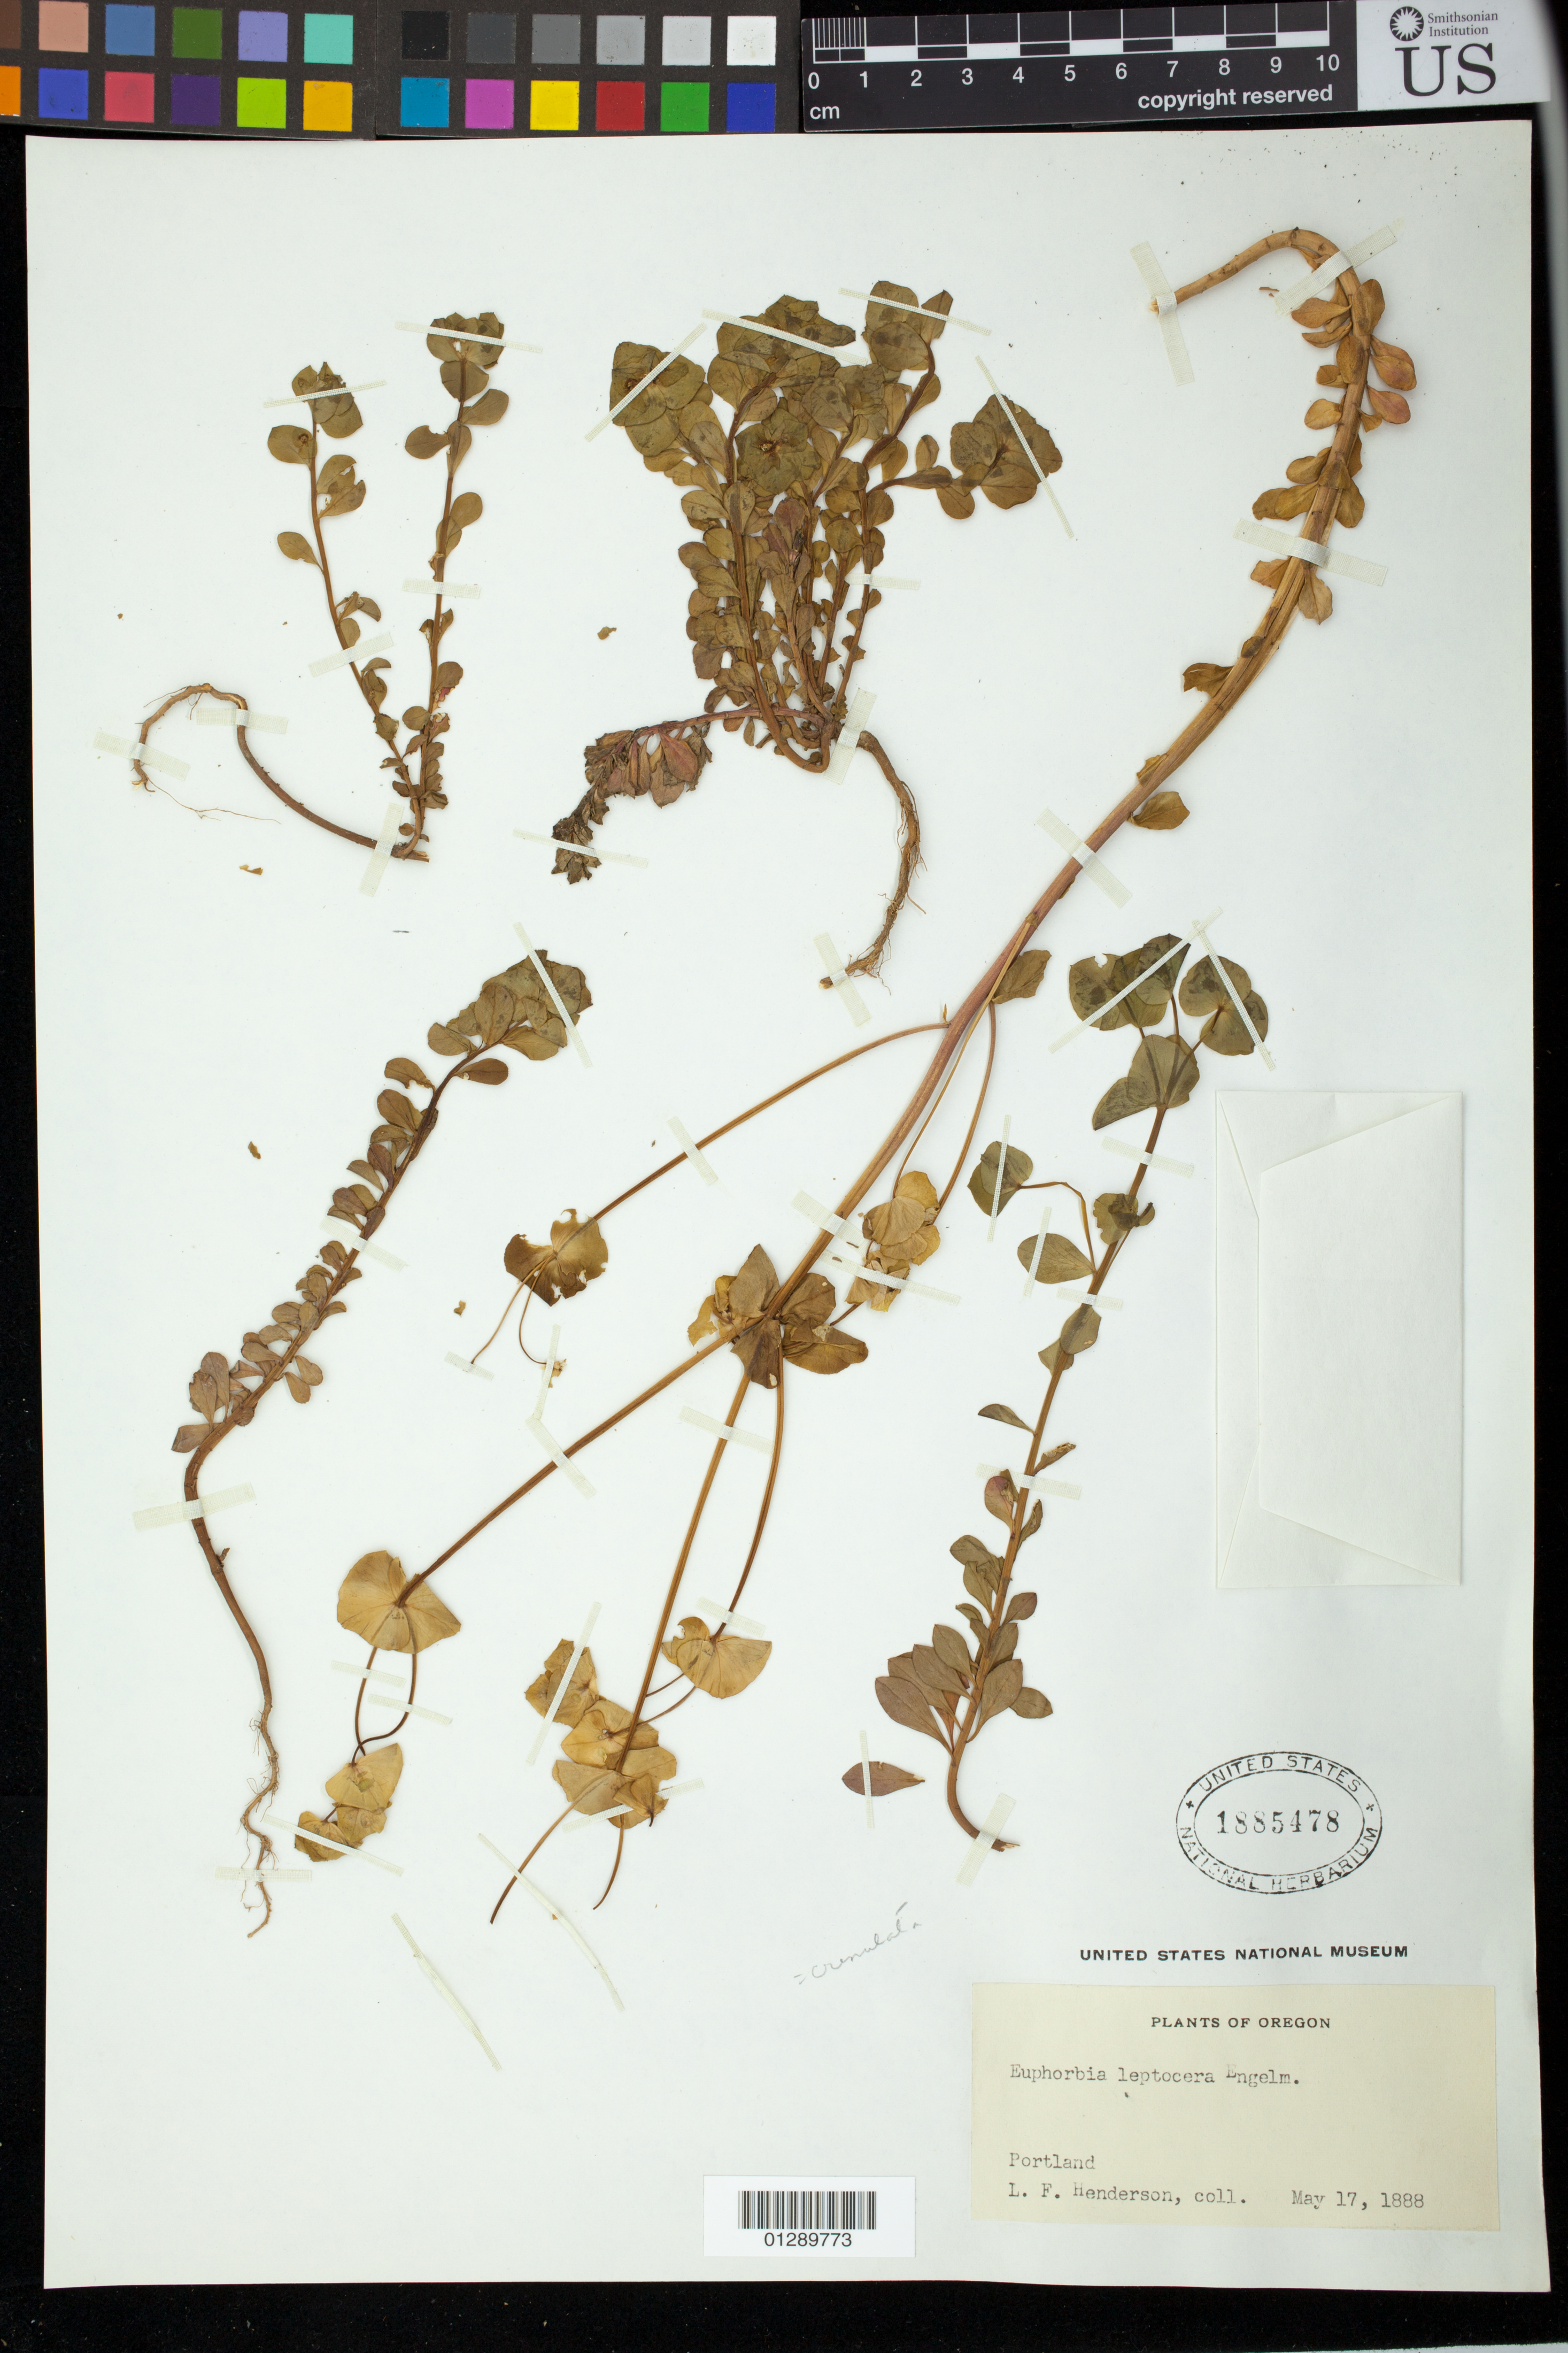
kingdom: Plantae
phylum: Tracheophyta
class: Magnoliopsida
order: Malpighiales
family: Euphorbiaceae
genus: Euphorbia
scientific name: Euphorbia crenulata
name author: Engelm.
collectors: L. Henderson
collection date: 1888-05-17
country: United States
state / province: Oregon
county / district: Multnomah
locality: Portland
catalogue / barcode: US 1885478